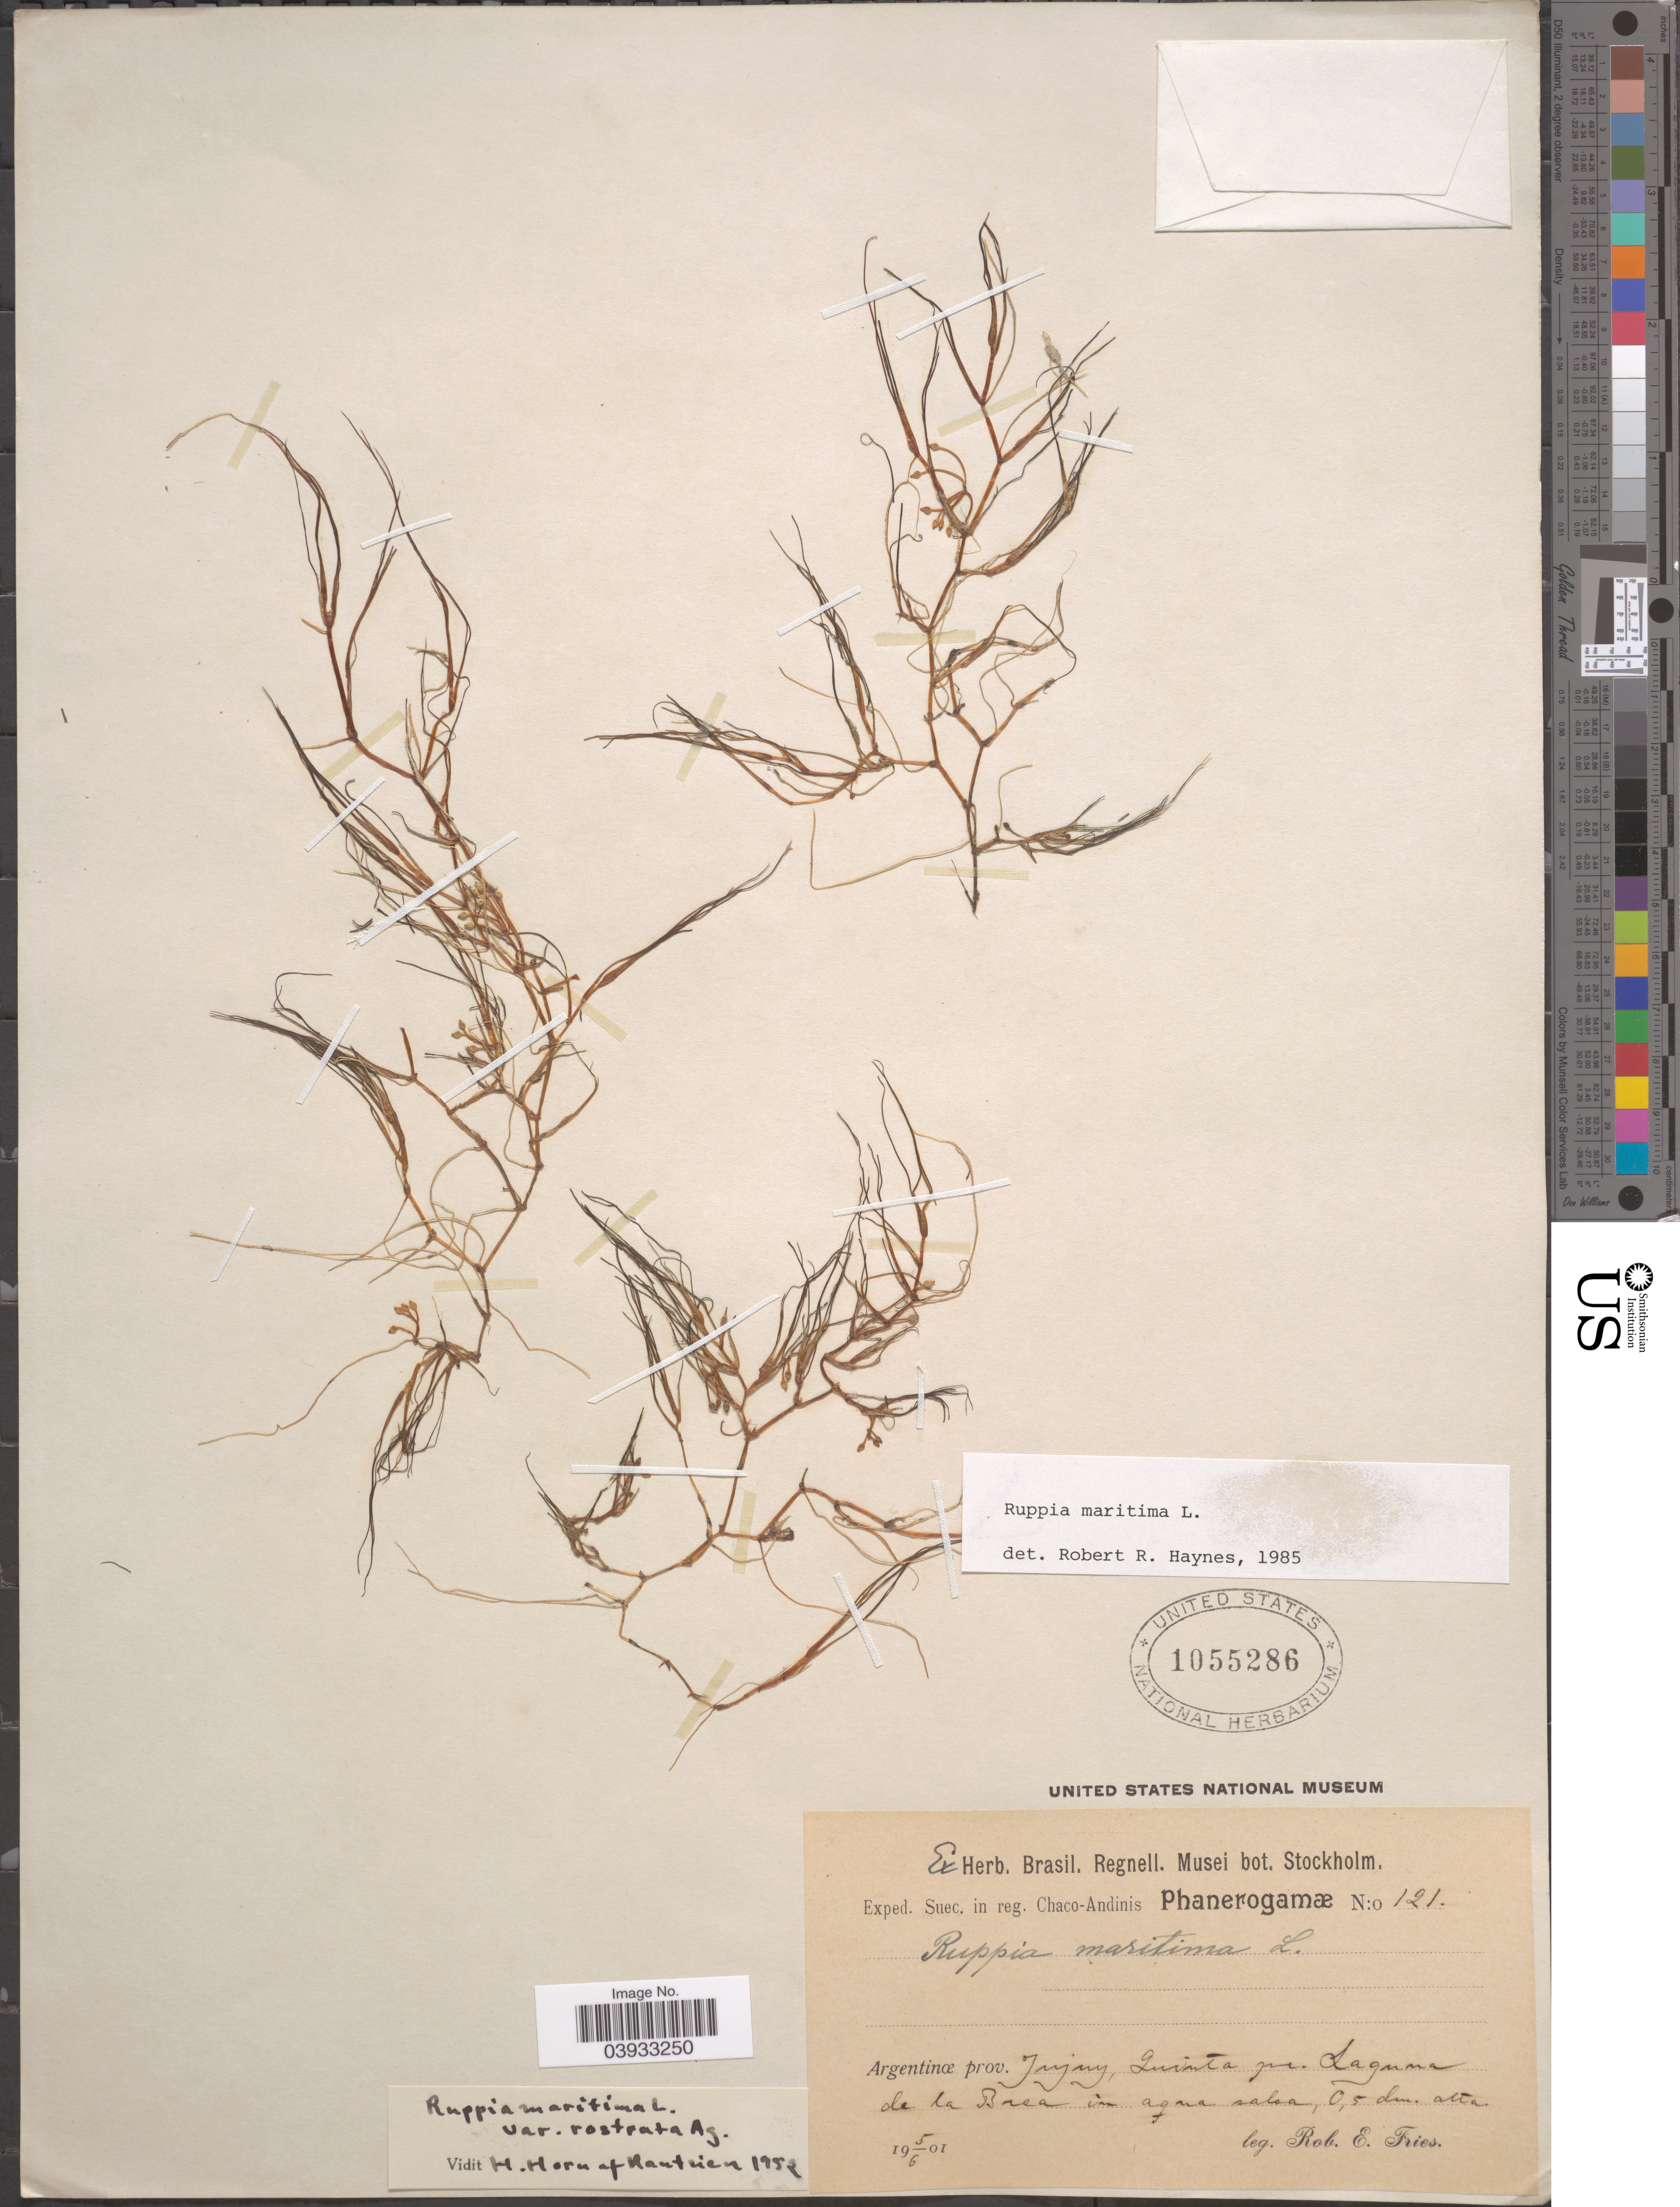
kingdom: Plantae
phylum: Tracheophyta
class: Liliopsida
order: Alismatales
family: Ruppiaceae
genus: Ruppia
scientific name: Ruppia maritima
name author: L.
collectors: R. E. Fries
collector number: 121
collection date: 1901-06-05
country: Argentina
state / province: Jujuy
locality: Quinta pr. Laguna de La Brea in agua salsa.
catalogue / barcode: US 1055286